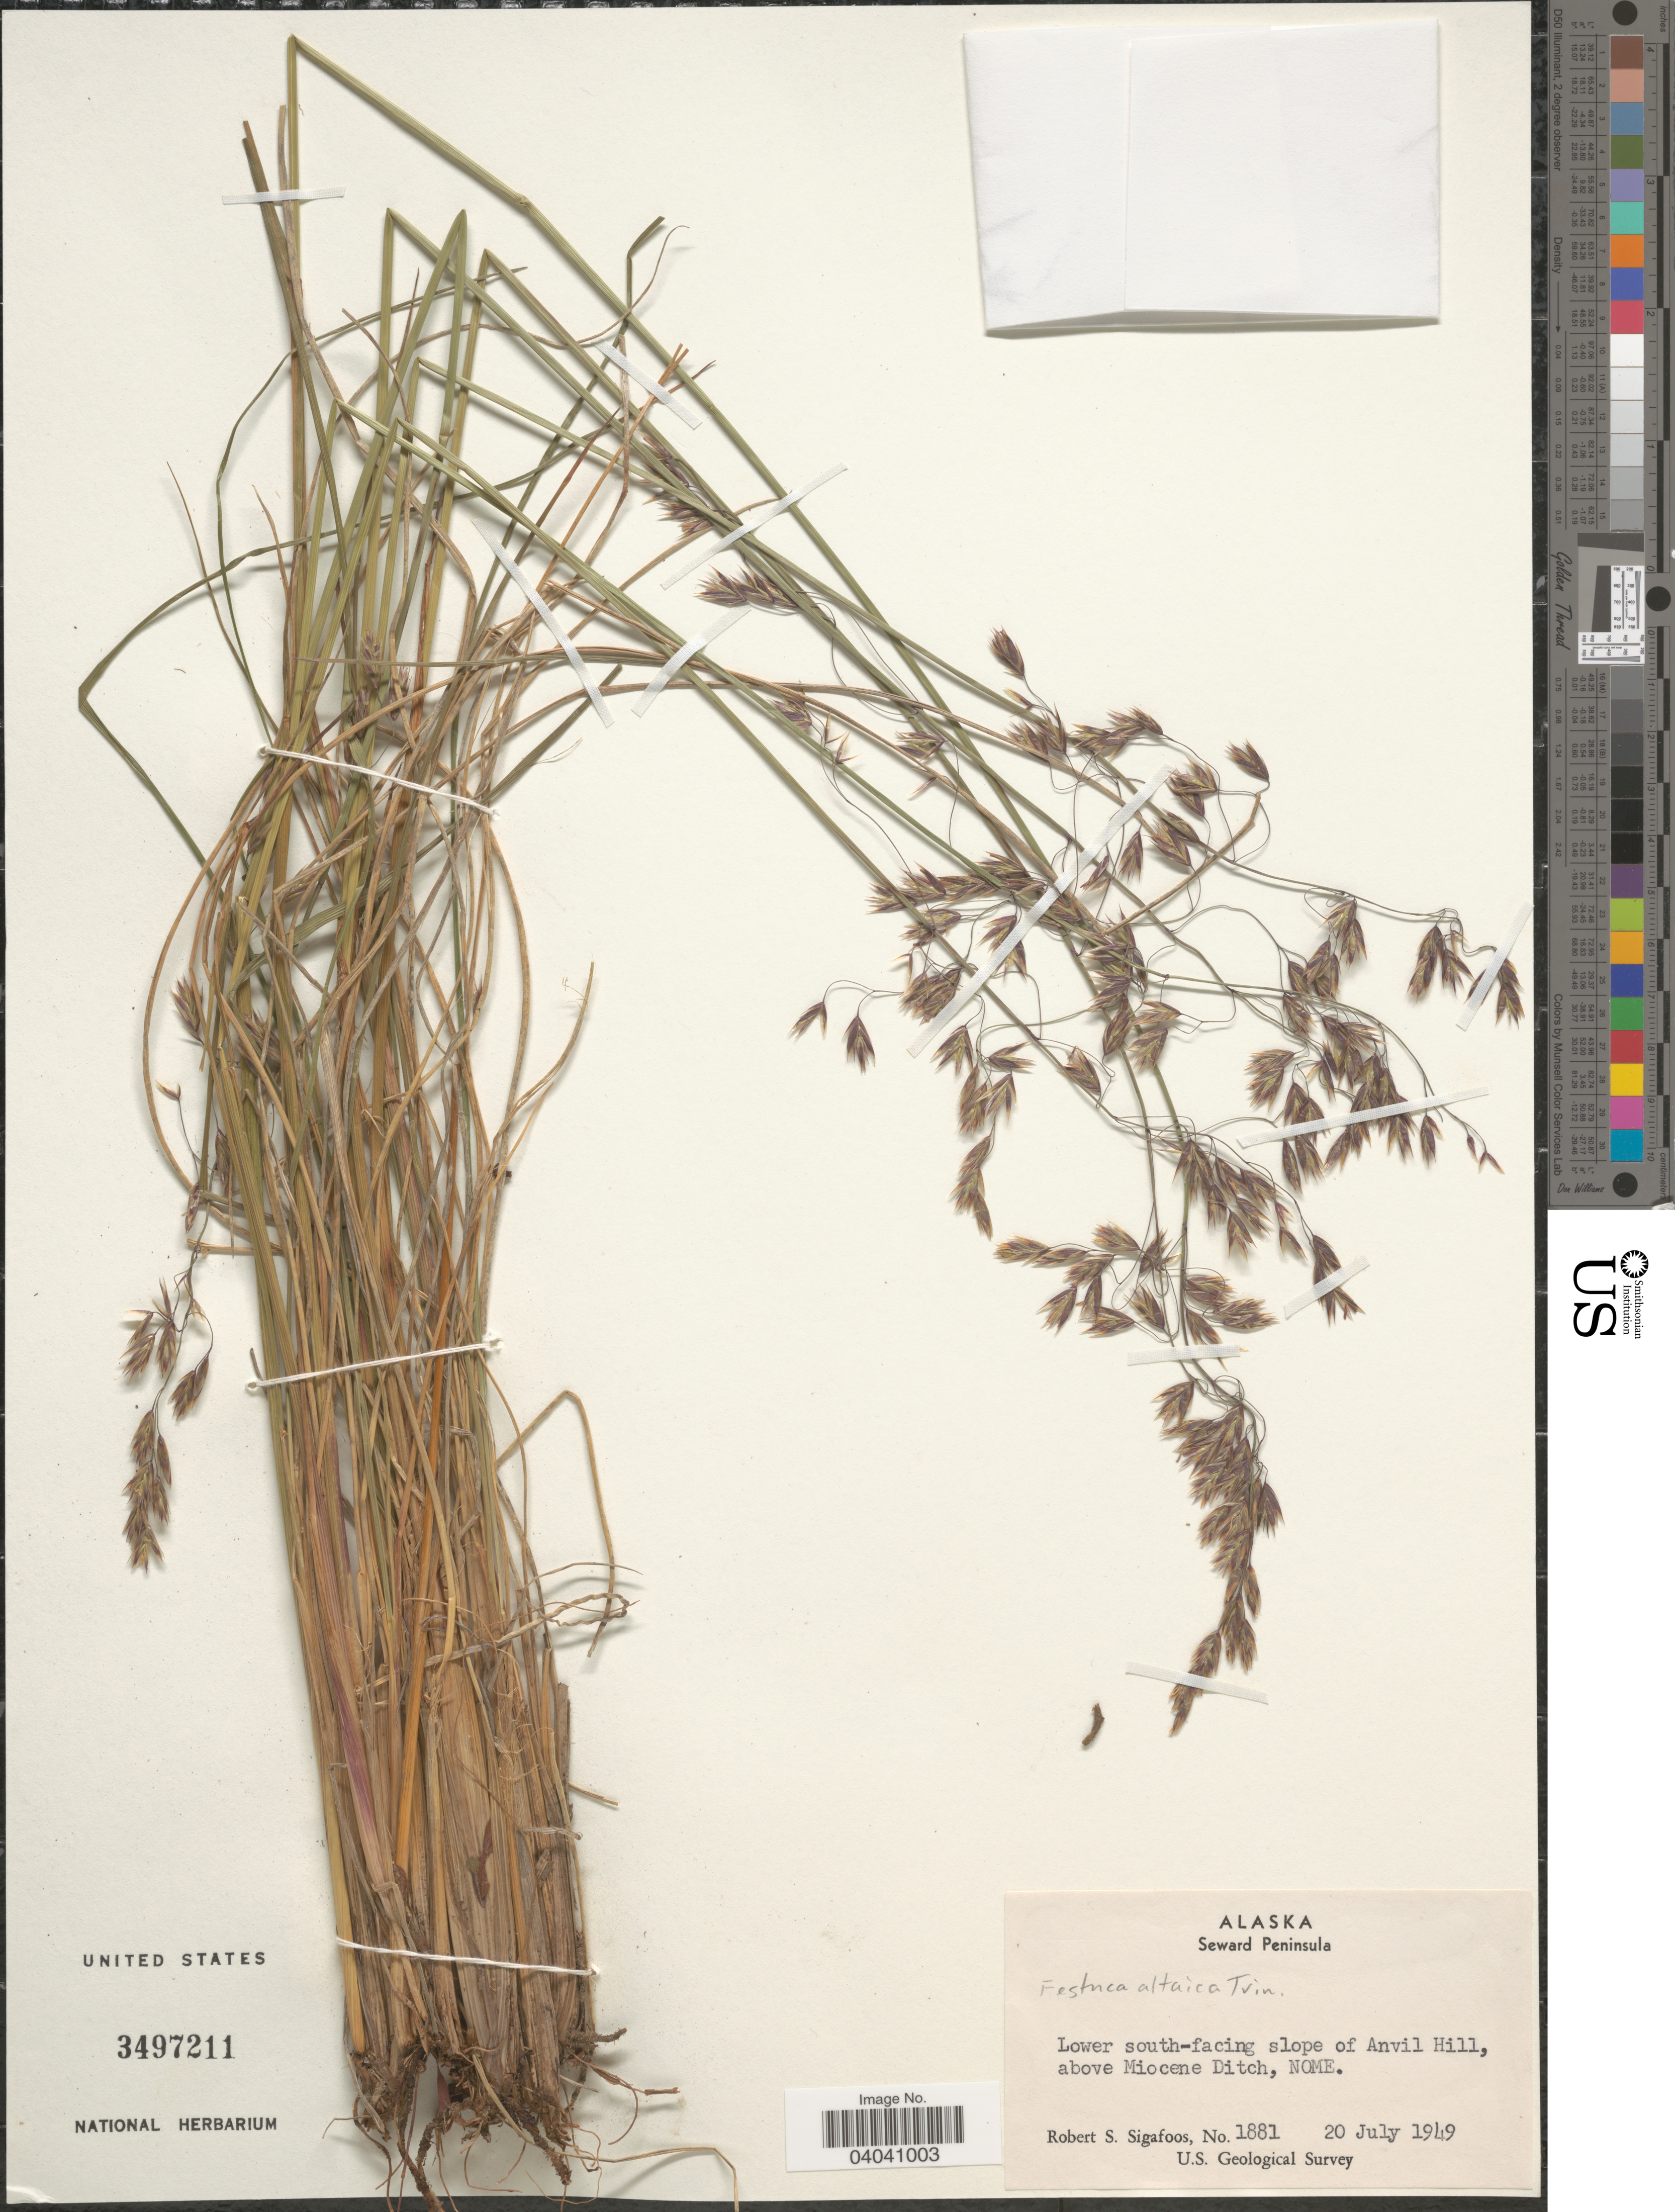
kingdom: Plantae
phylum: Tracheophyta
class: Liliopsida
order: Poales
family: Poaceae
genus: Festuca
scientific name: Festuca altaica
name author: Trin.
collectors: R. Sigafoos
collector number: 1881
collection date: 1949-07-20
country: United States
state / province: Alaska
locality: Seward Peninsula. Lower south-facing slope of Anvil Hill, above Miocene Ditch, Nome.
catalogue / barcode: US 3497211